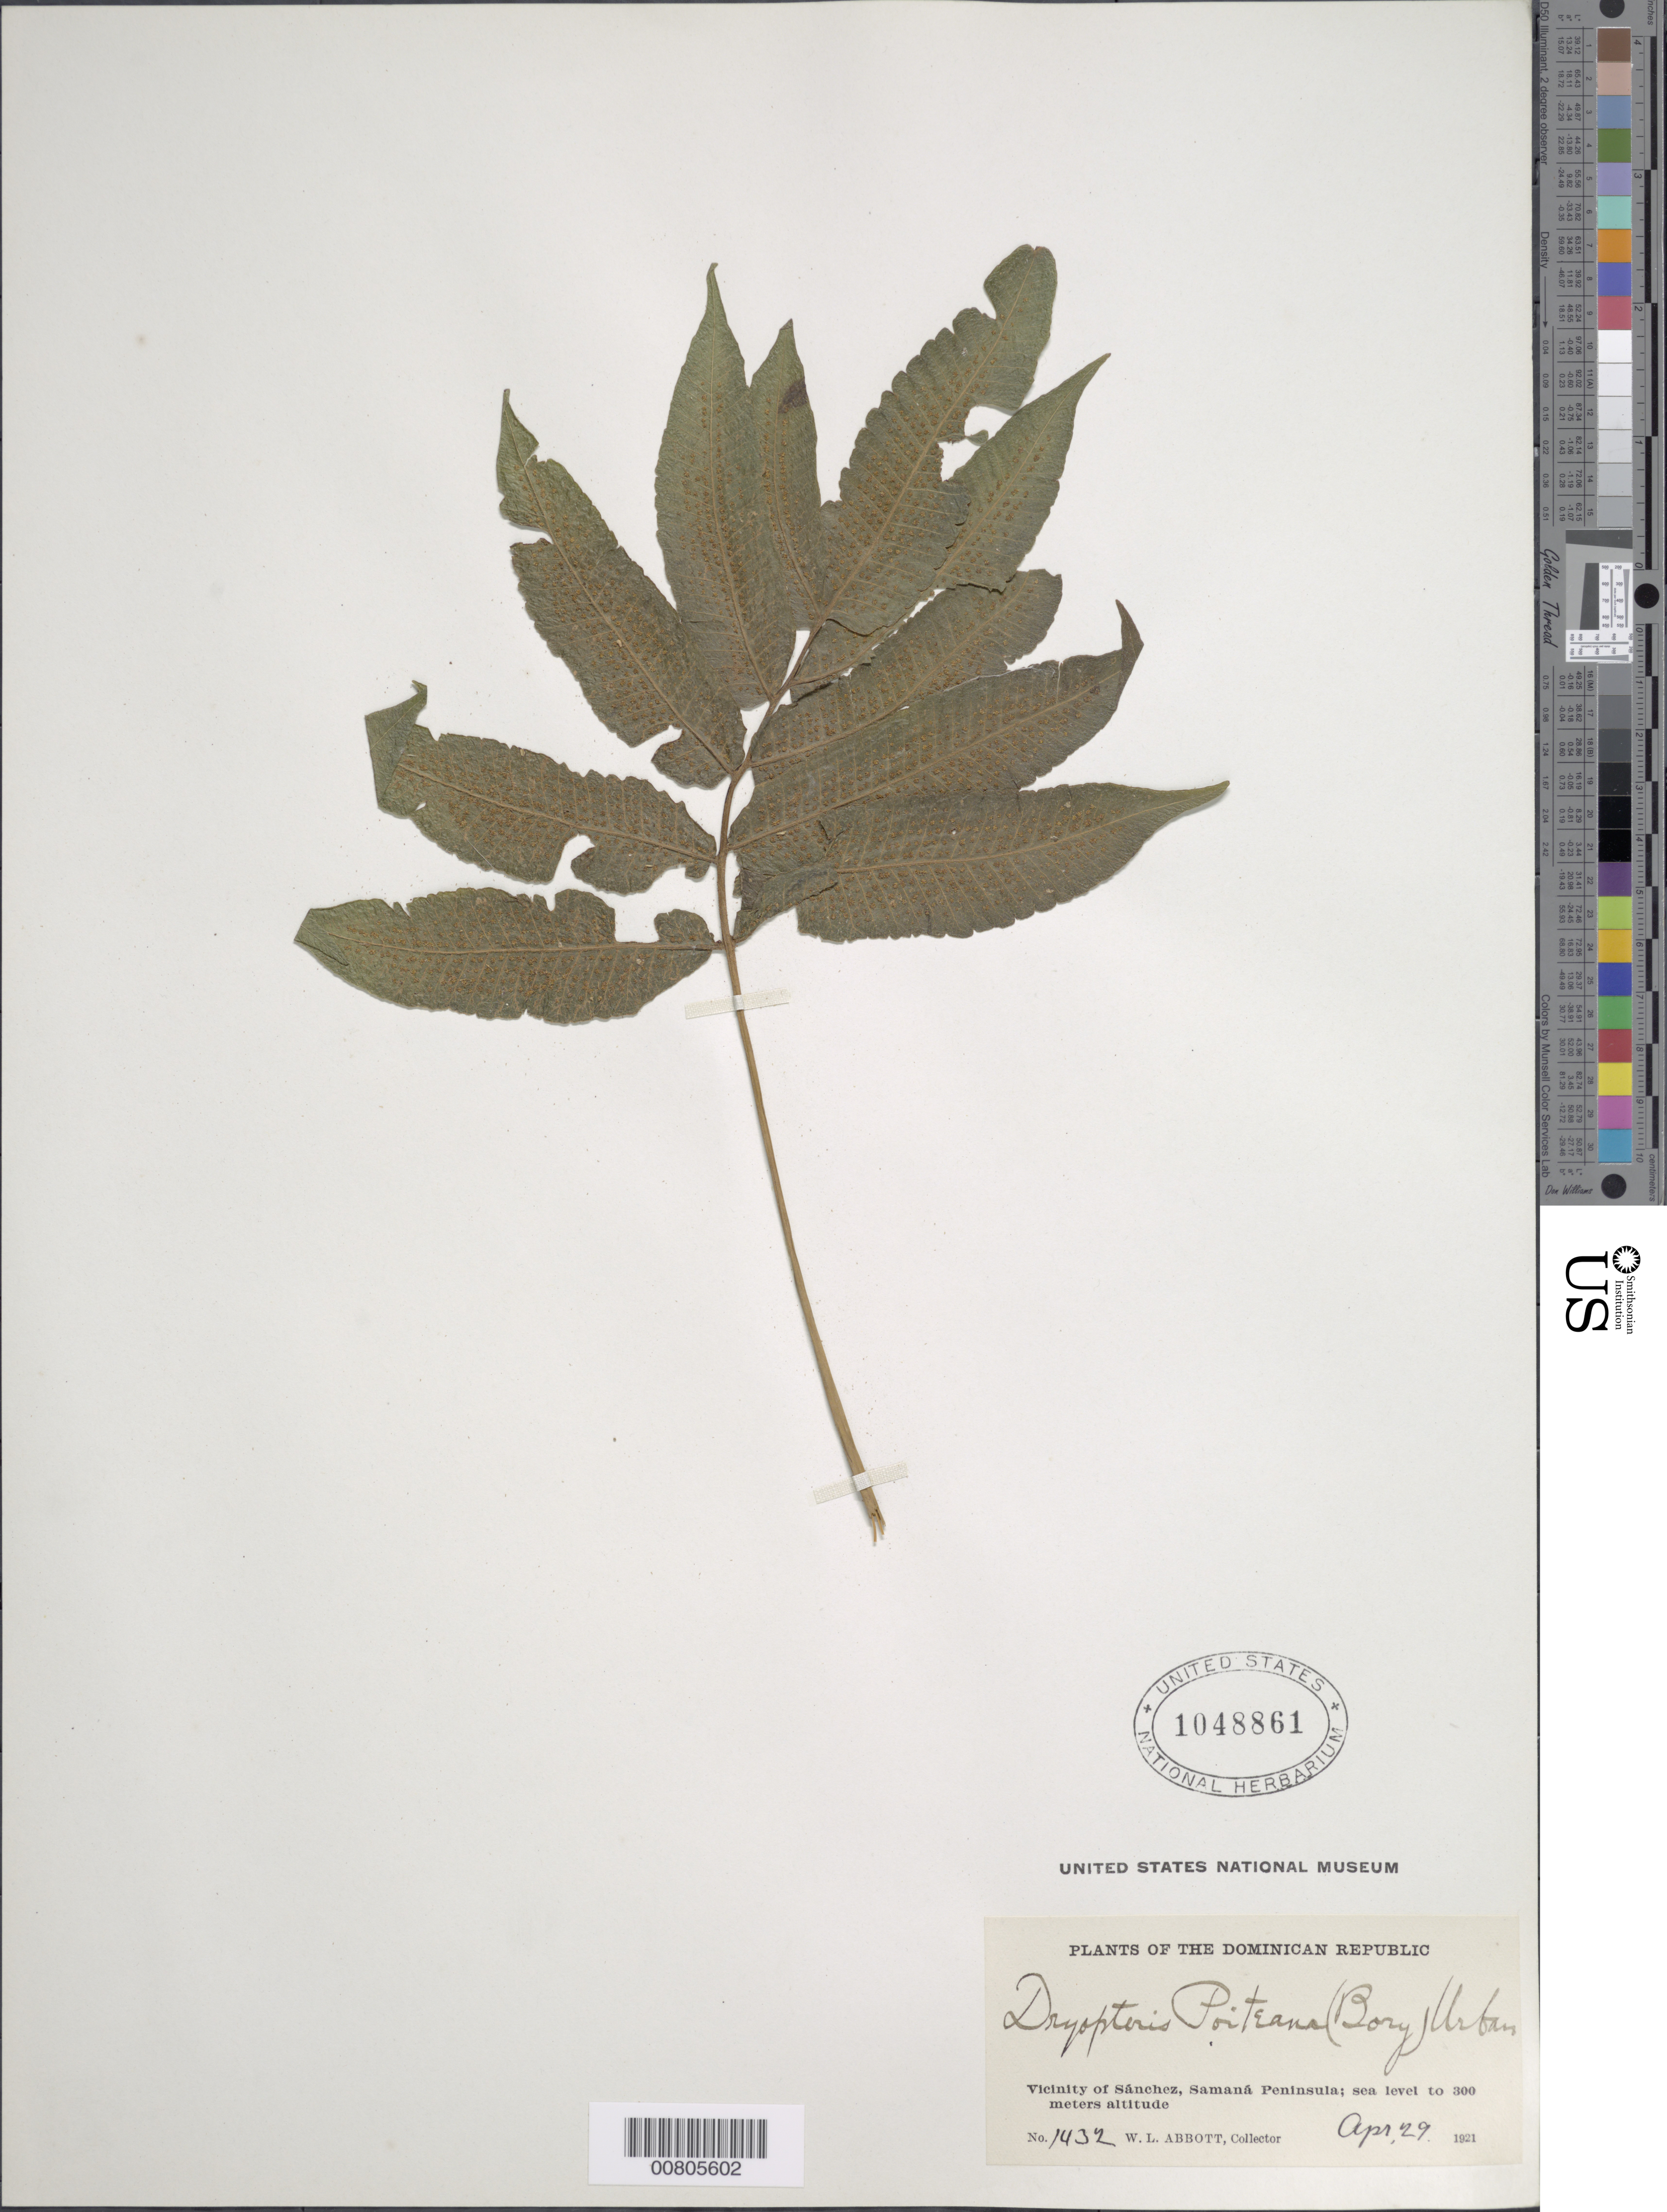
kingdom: Plantae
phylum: Tracheophyta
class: Polypodiopsida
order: Polypodiales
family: Thelypteridaceae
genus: Goniopteris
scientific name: Goniopteris poiteana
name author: (Bory) Ching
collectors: W. L. Abbott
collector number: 1432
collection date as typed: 29 Apr 1921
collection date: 1921-04-29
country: Dominican Republic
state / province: Samana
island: Hispaniola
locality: Sánchez vicinity, Samaná Peninsula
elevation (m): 0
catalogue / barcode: US 1048861